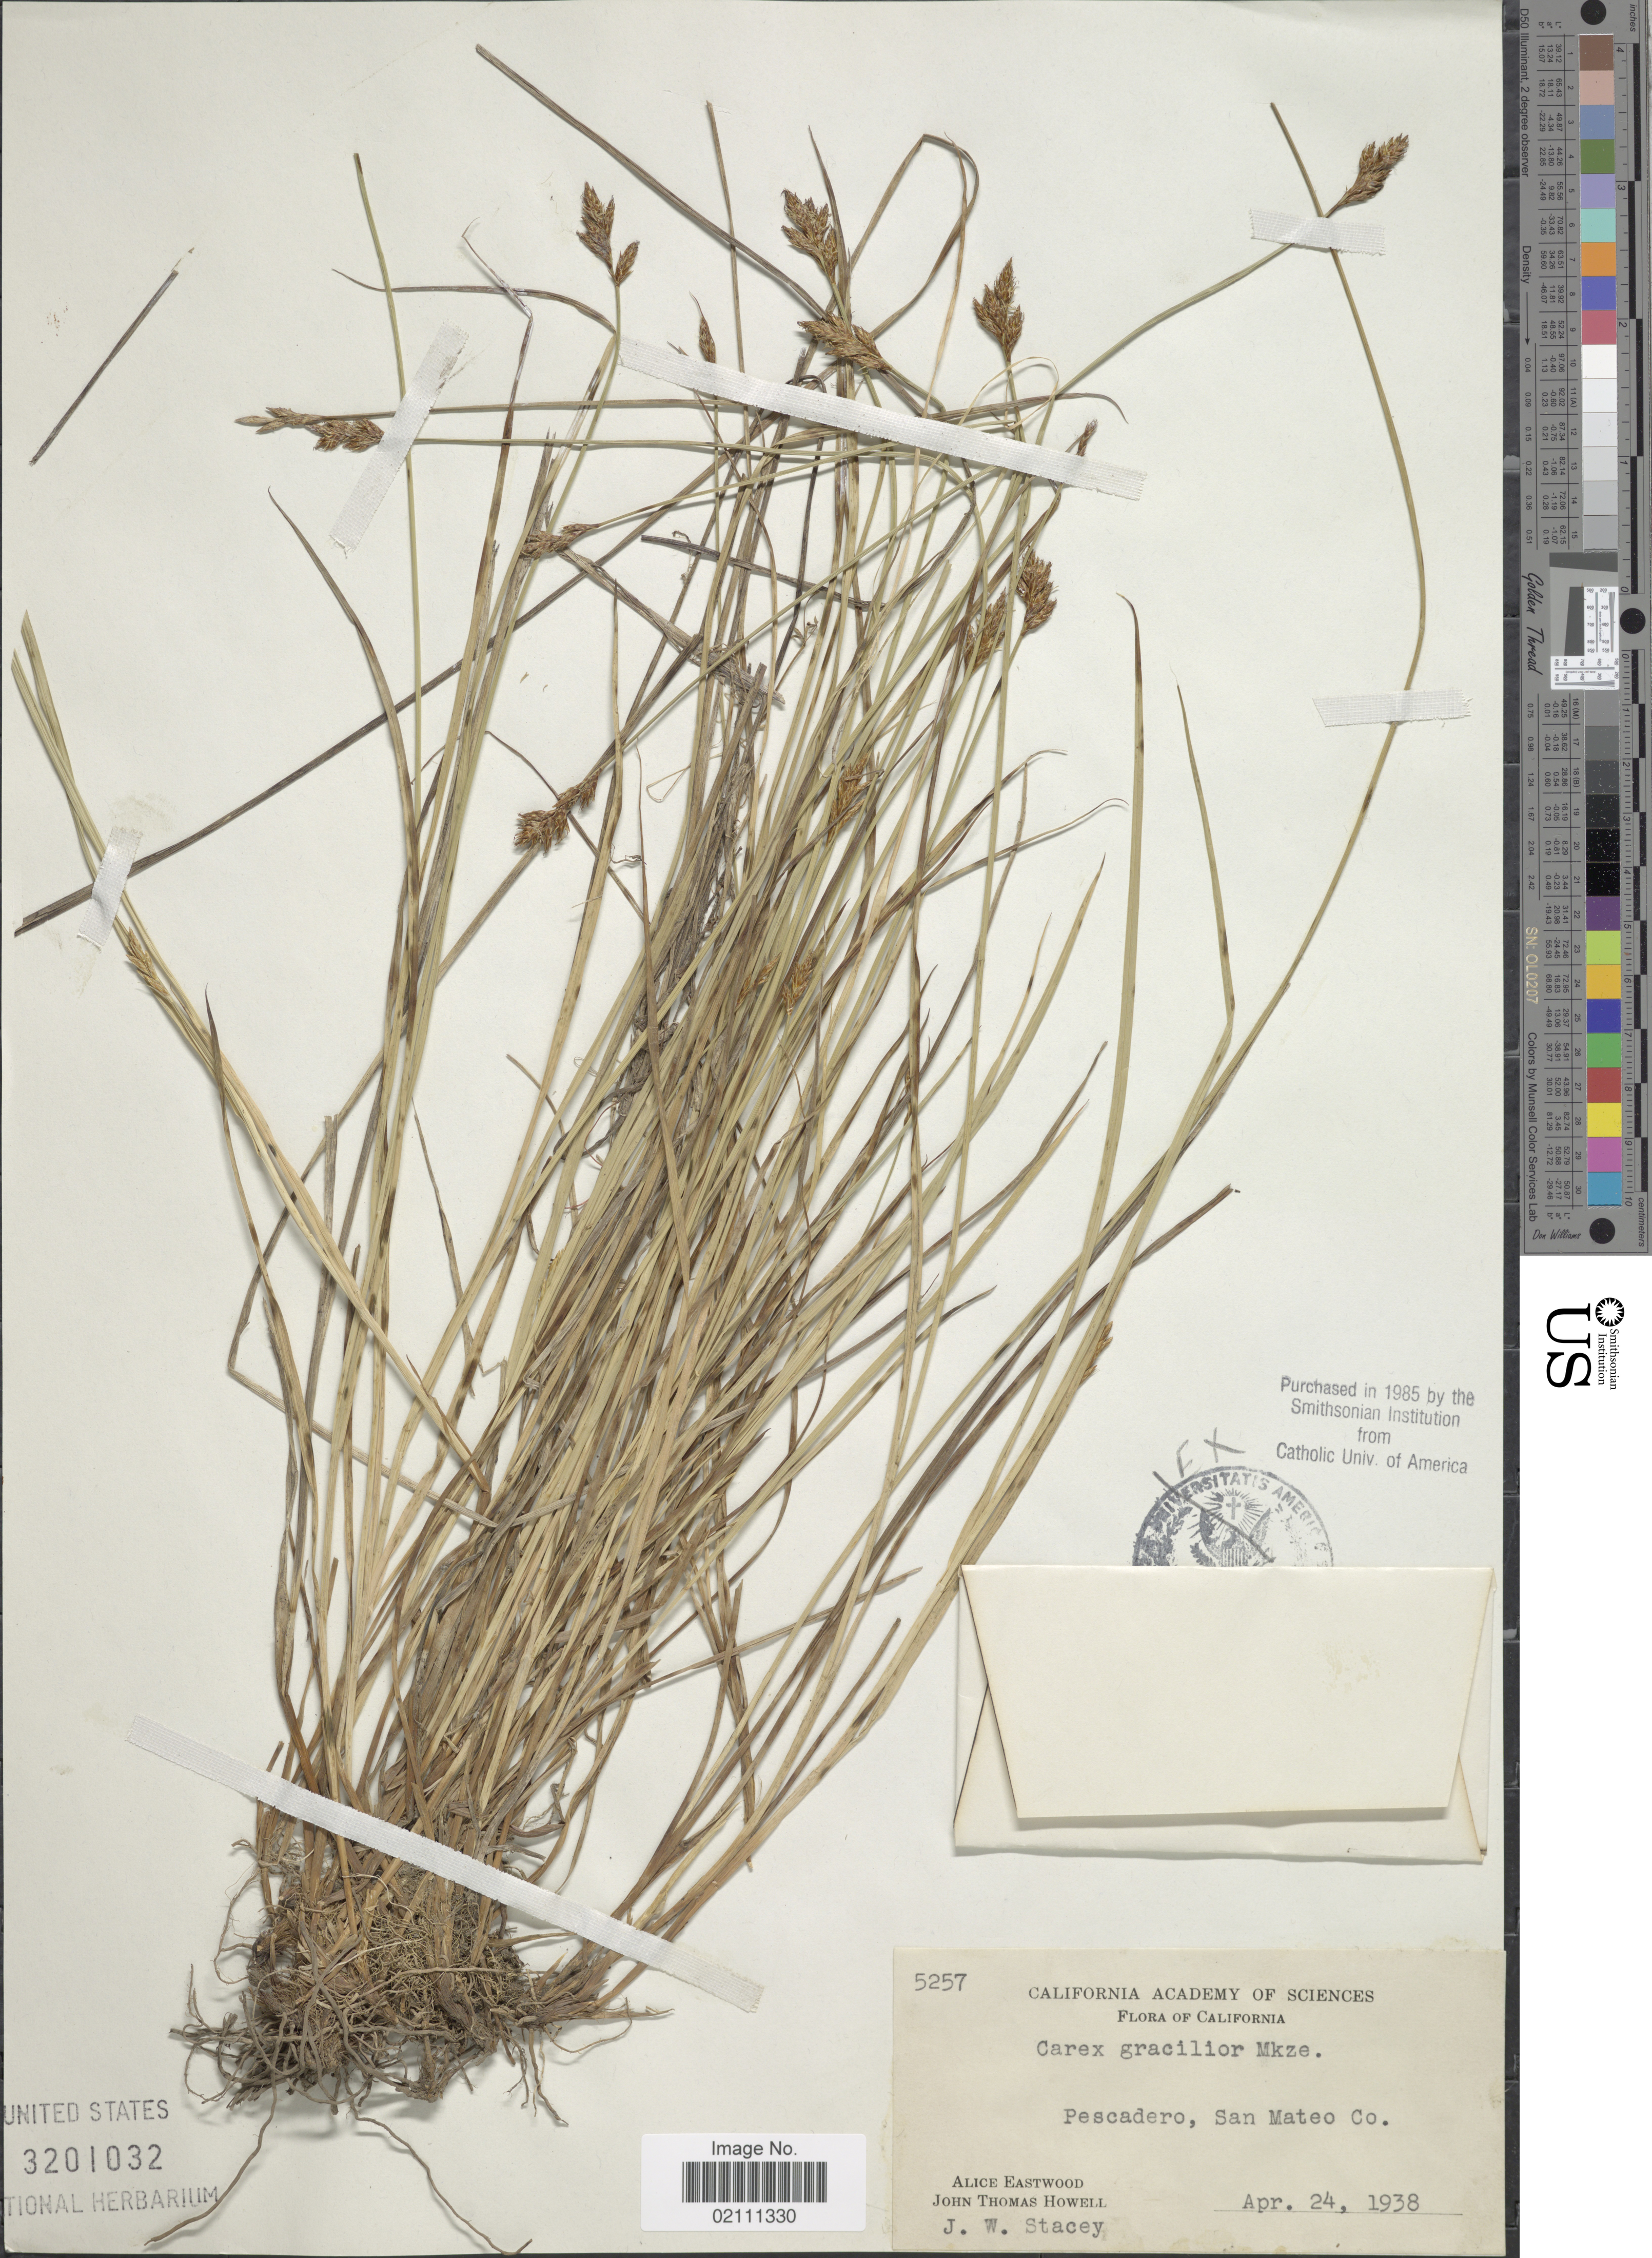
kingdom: Plantae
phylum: Tracheophyta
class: Liliopsida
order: Poales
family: Cyperaceae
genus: Carex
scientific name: Carex gracilior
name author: Mack.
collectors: A. Eastwood, J. T. Howell & J. W. Stacey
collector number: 5257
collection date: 1938-04-24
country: United States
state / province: California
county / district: San Mateo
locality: Pescadero, San Mateo Co.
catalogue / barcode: US 3201032